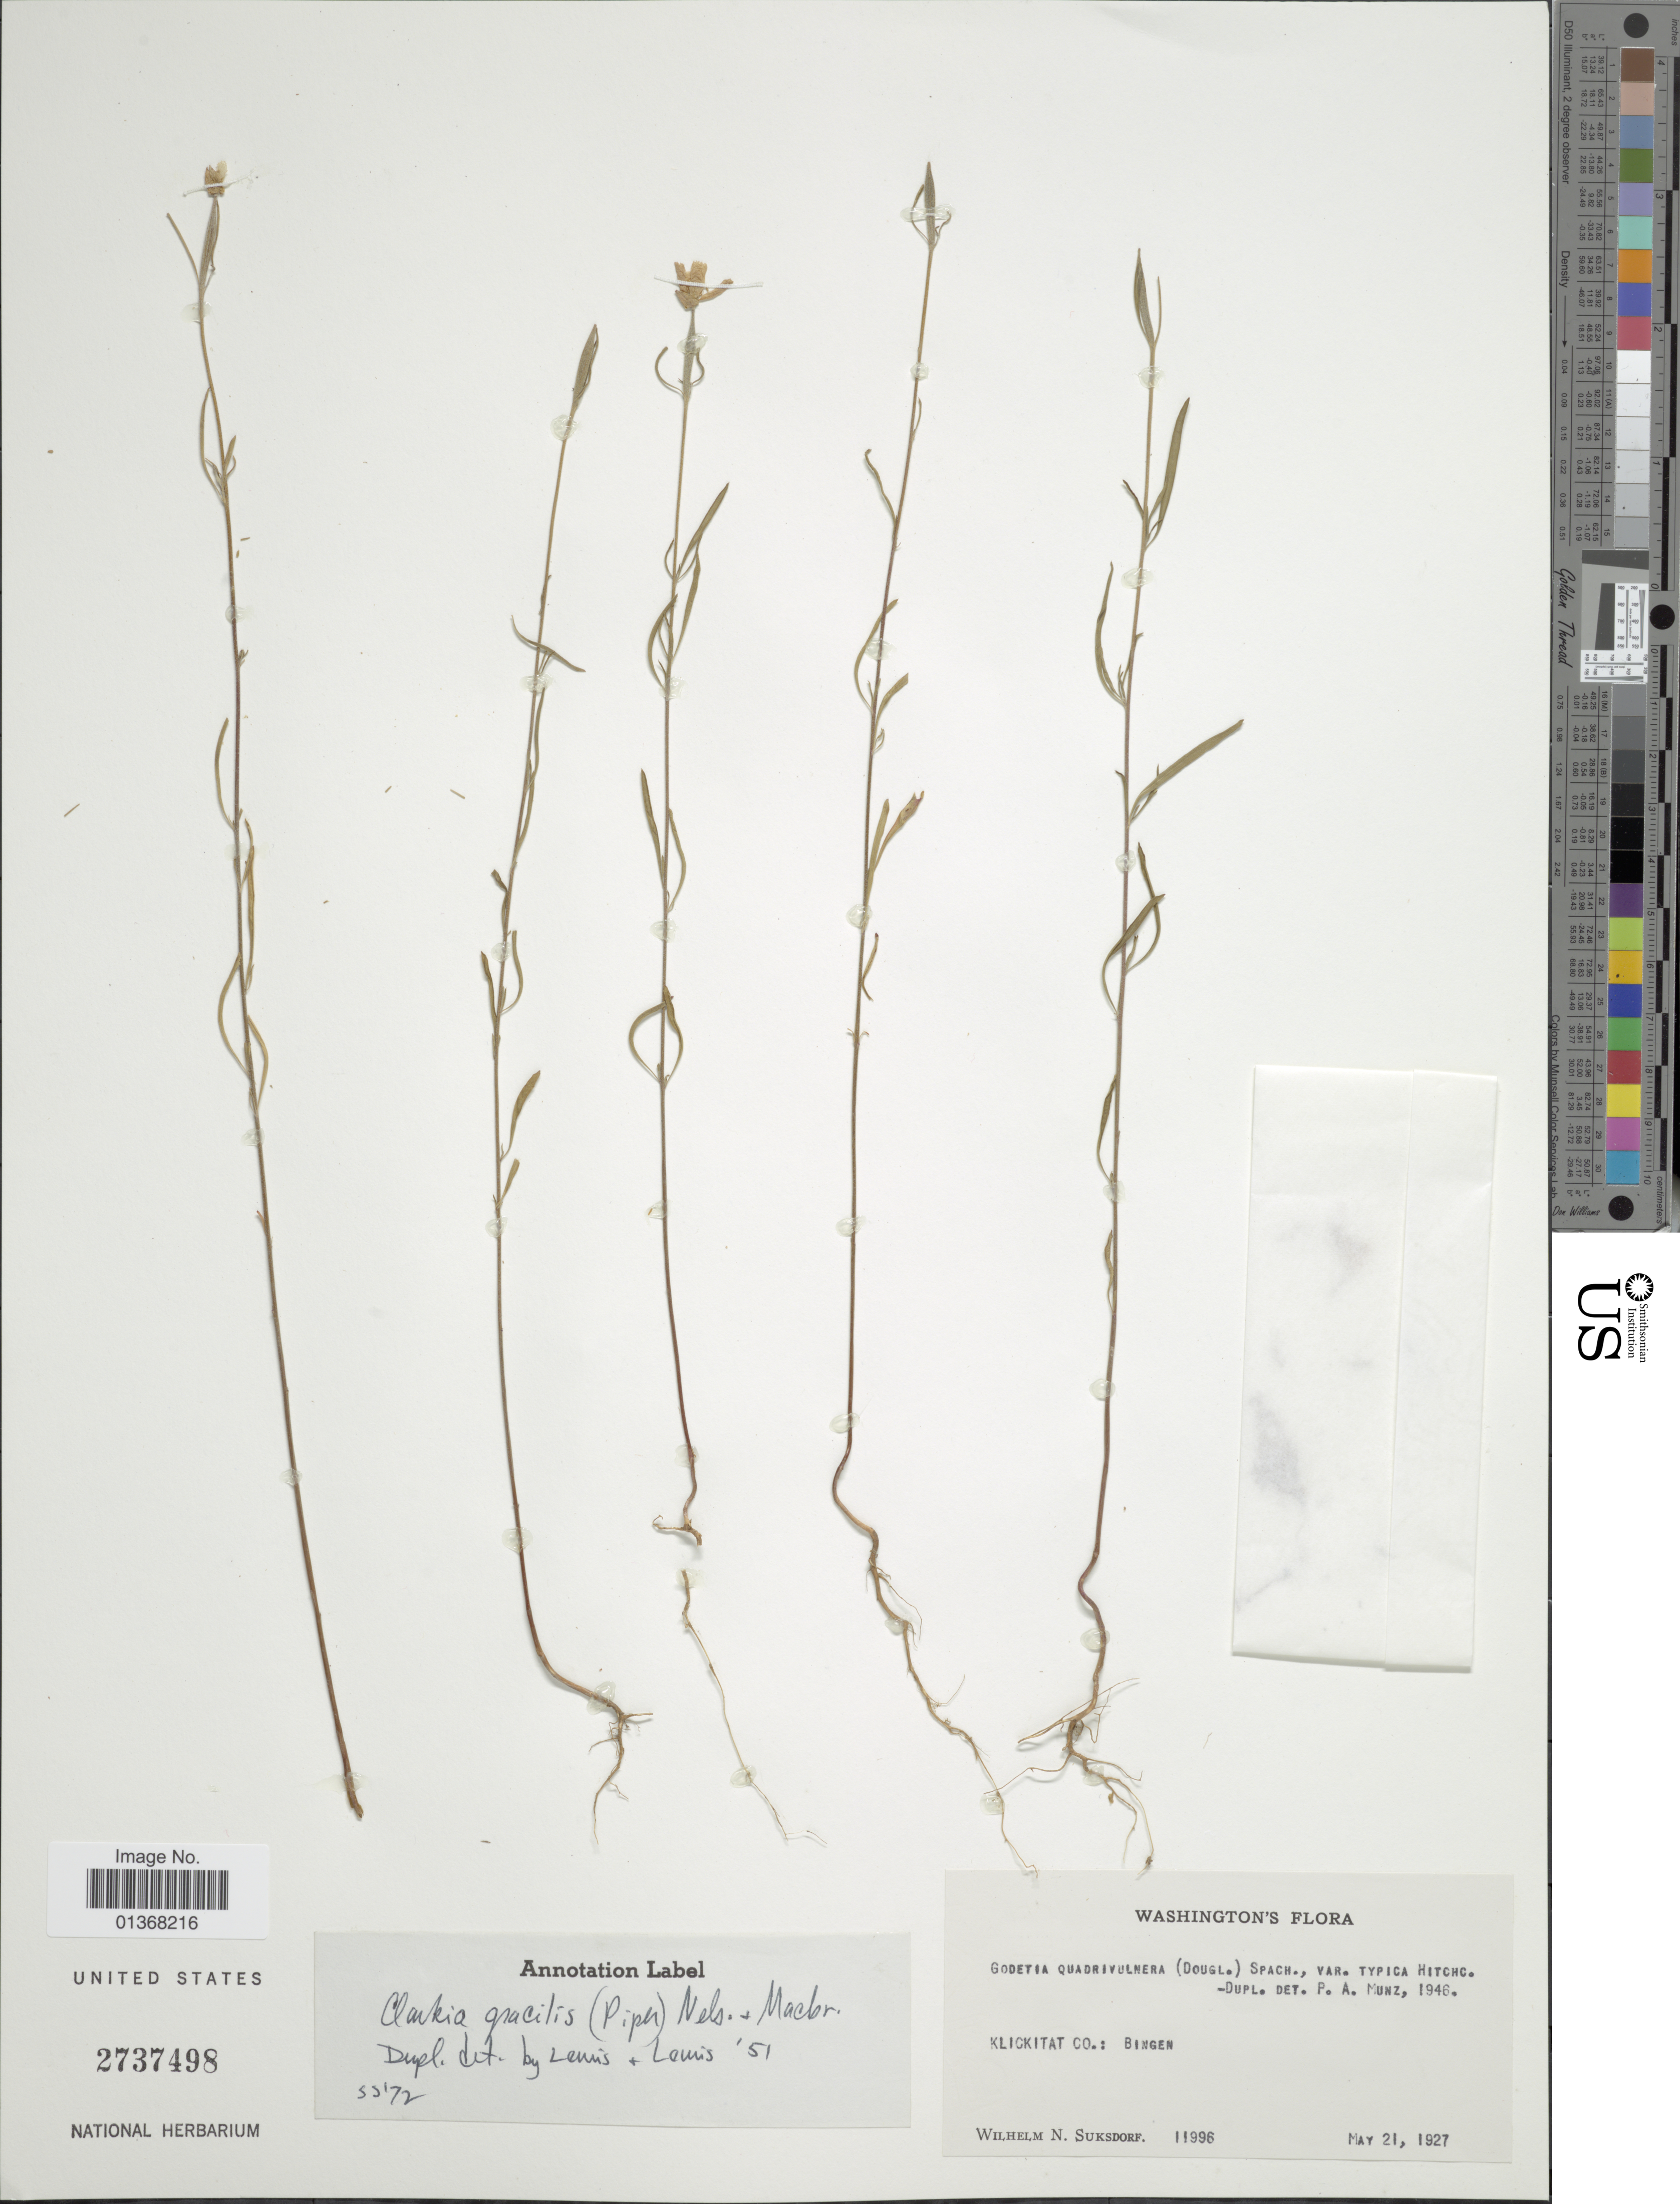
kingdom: Plantae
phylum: Tracheophyta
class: Magnoliopsida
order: Myrtales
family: Onagraceae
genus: Clarkia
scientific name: Clarkia pulchella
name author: Pursh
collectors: W. N. Suksdorf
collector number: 11996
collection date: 1927-05-21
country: United States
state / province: Washington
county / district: Klickitat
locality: Klickitat Co.: Bingen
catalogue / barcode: US 2737498